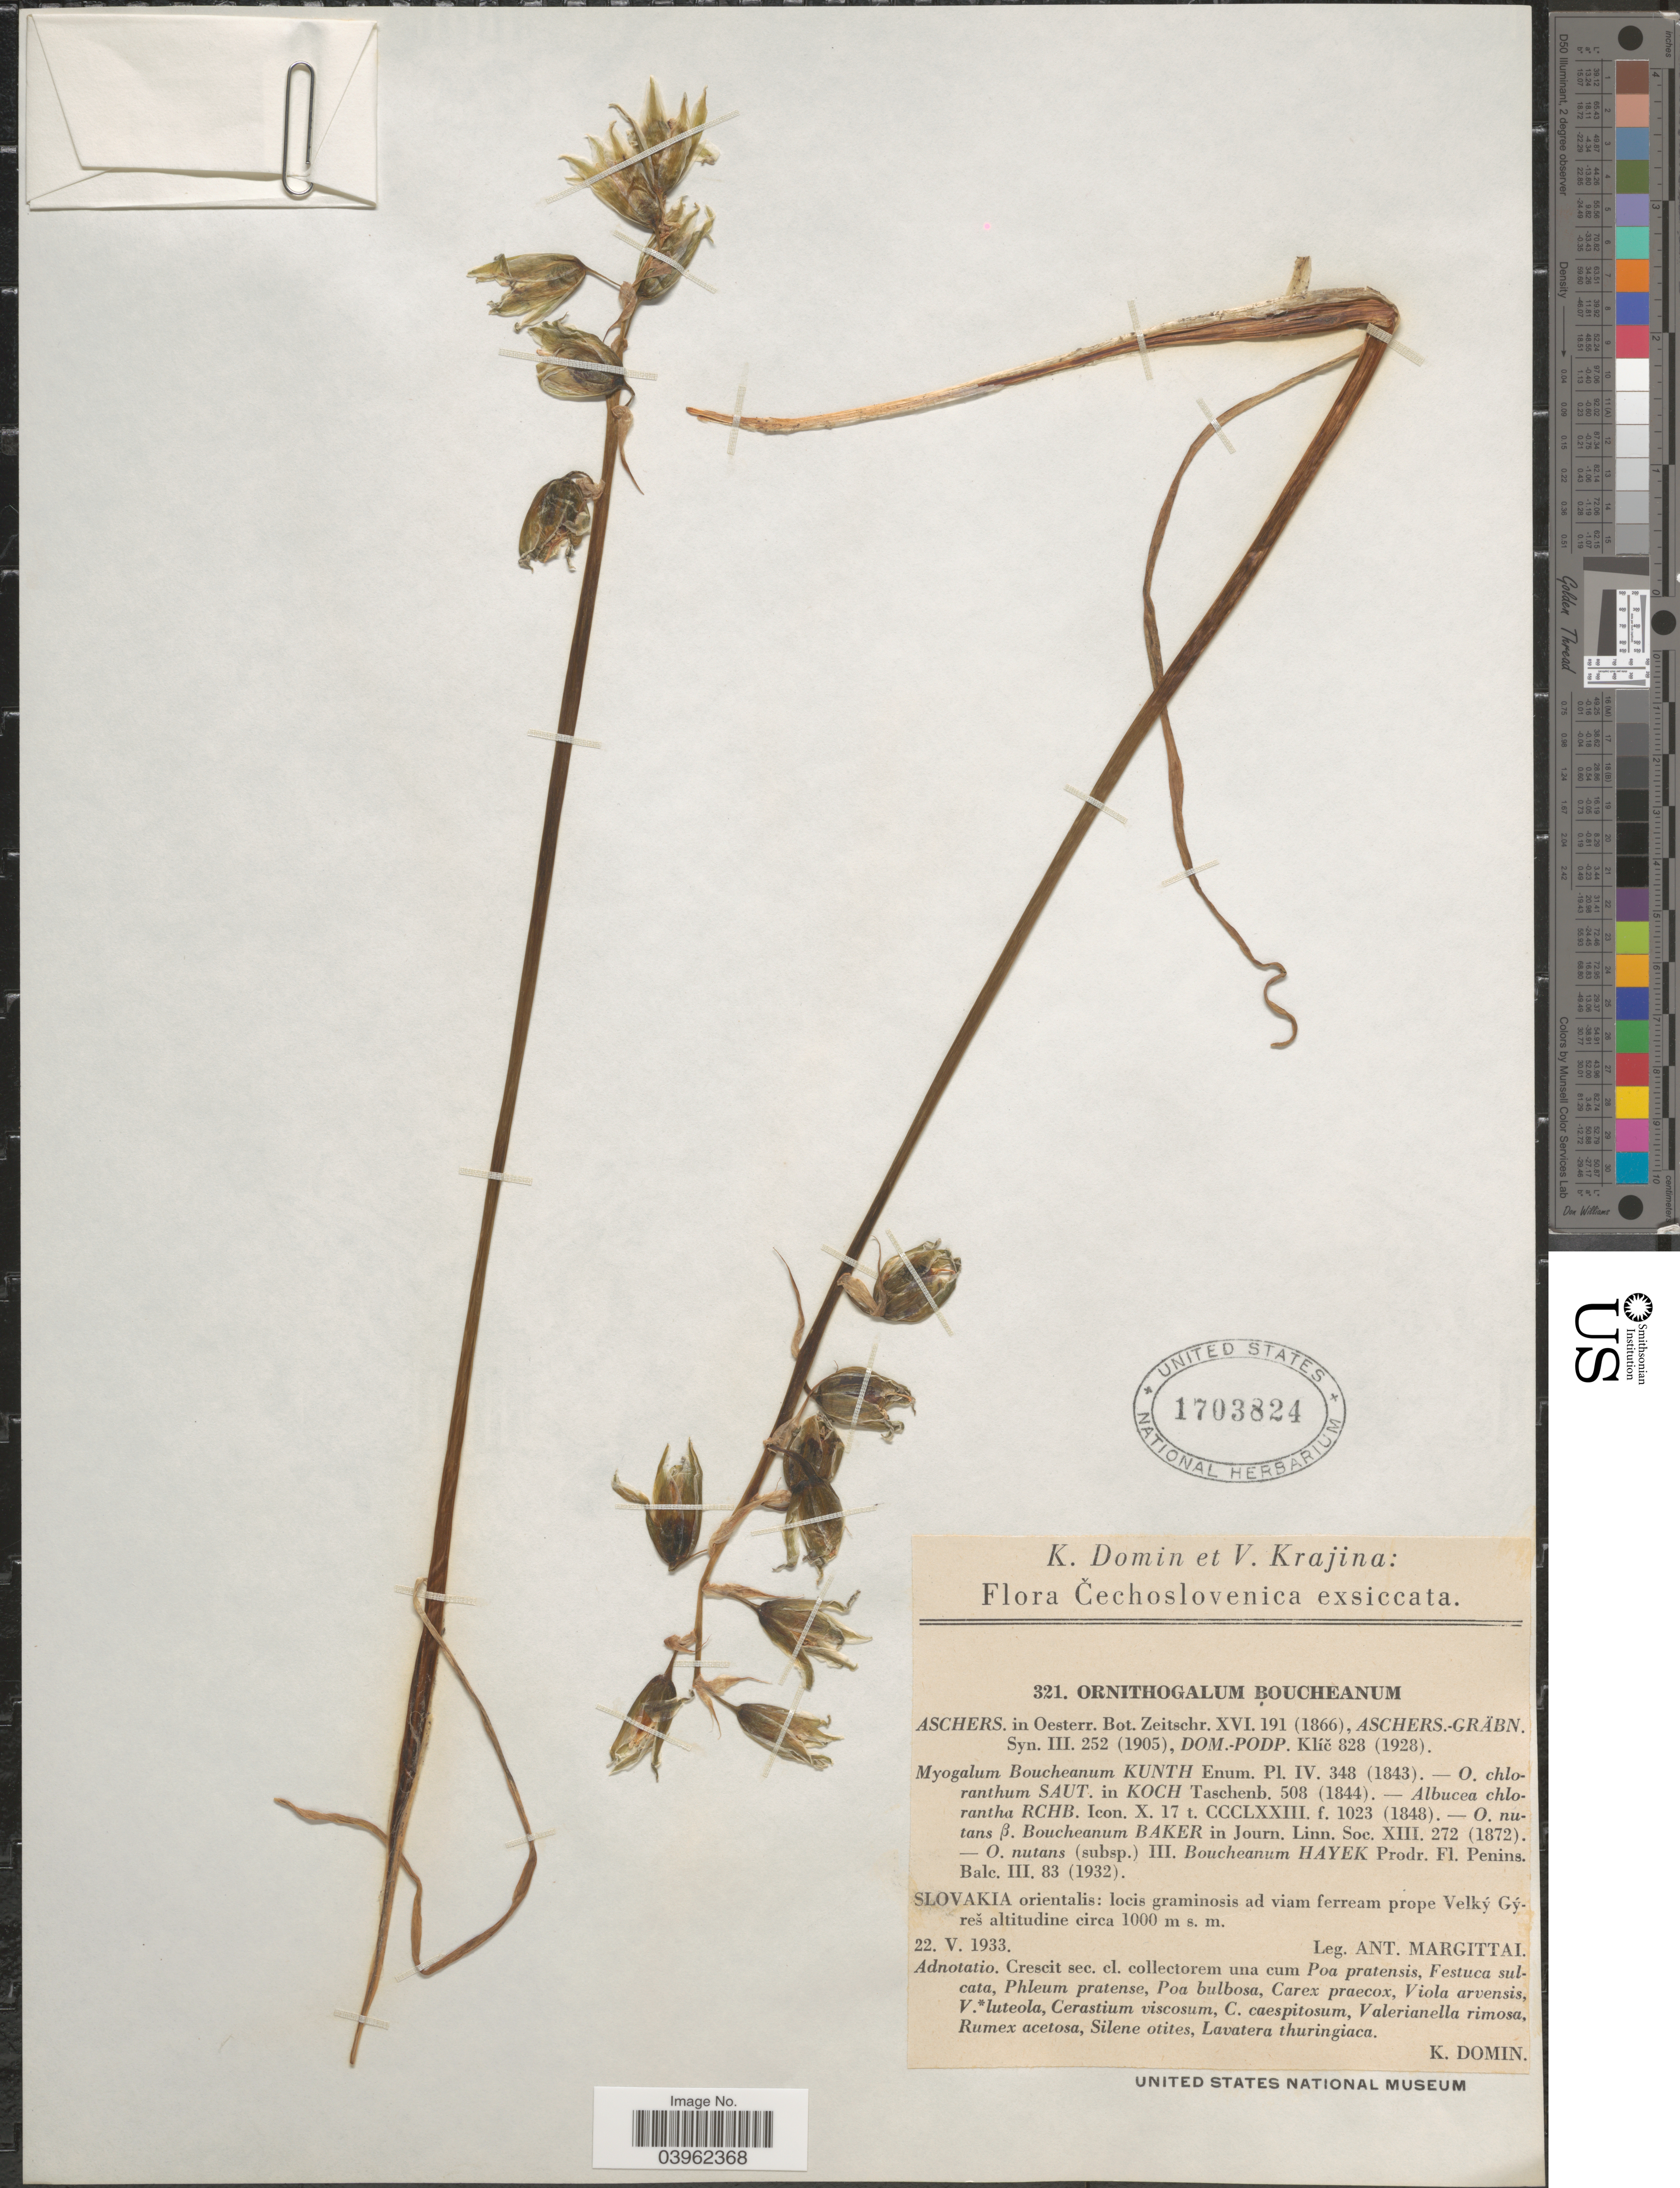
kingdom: Plantae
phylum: Tracheophyta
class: Liliopsida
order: Asparagales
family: Asparagaceae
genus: Ornithogalum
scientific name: Ornithogalum boucheanum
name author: (Kunth) Asch.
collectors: A. Margittal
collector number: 321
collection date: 1933-05-22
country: Slovakia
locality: Čechoslovenica. Slovakia orientalis: locis graminosis ad viam ferream prope Velký Gýreš.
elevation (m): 1000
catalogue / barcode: US 1703824